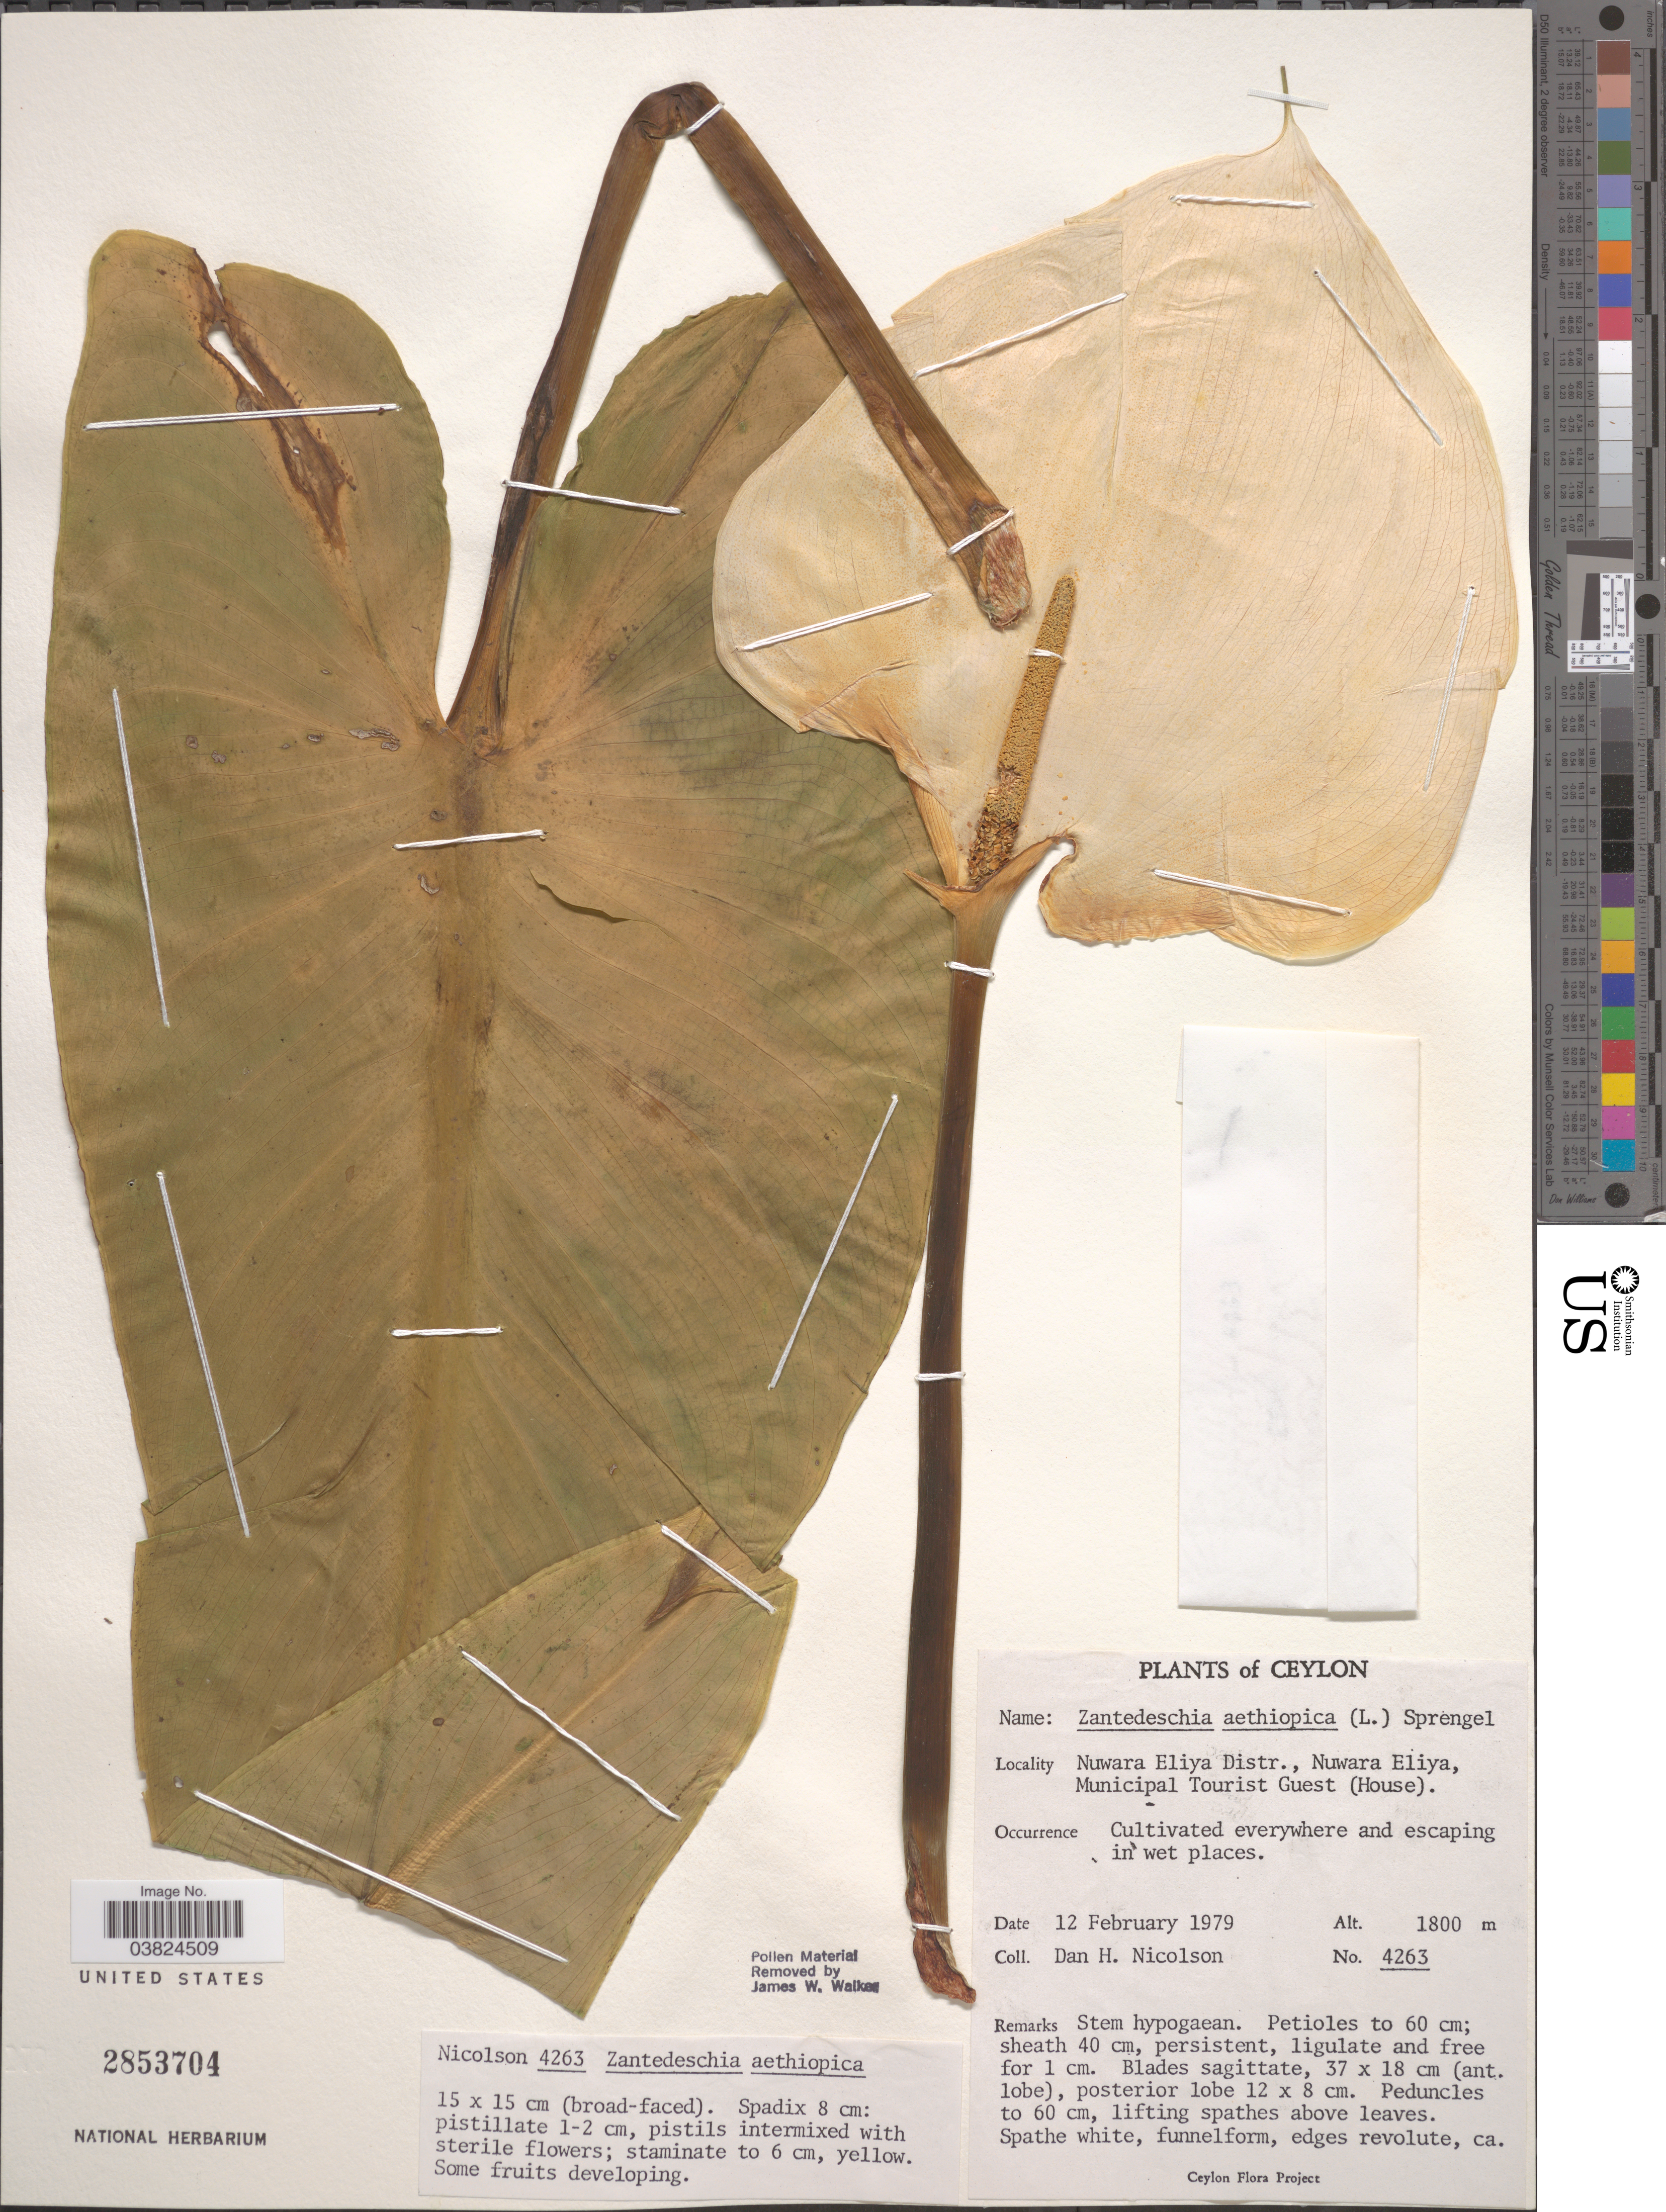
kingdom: Plantae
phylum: Tracheophyta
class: Liliopsida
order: Alismatales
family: Araceae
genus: Zantedeschia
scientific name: Zantedeschia aethiopica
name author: (L.) Spreng.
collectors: D. H. Nicolson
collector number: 4263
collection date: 1979-02-12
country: Sri Lanka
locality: Ceylon. Nuwara Eliya Distr., Nuwara Eliya, Municipal Tourist Guest (House).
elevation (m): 1800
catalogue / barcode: US 2853704